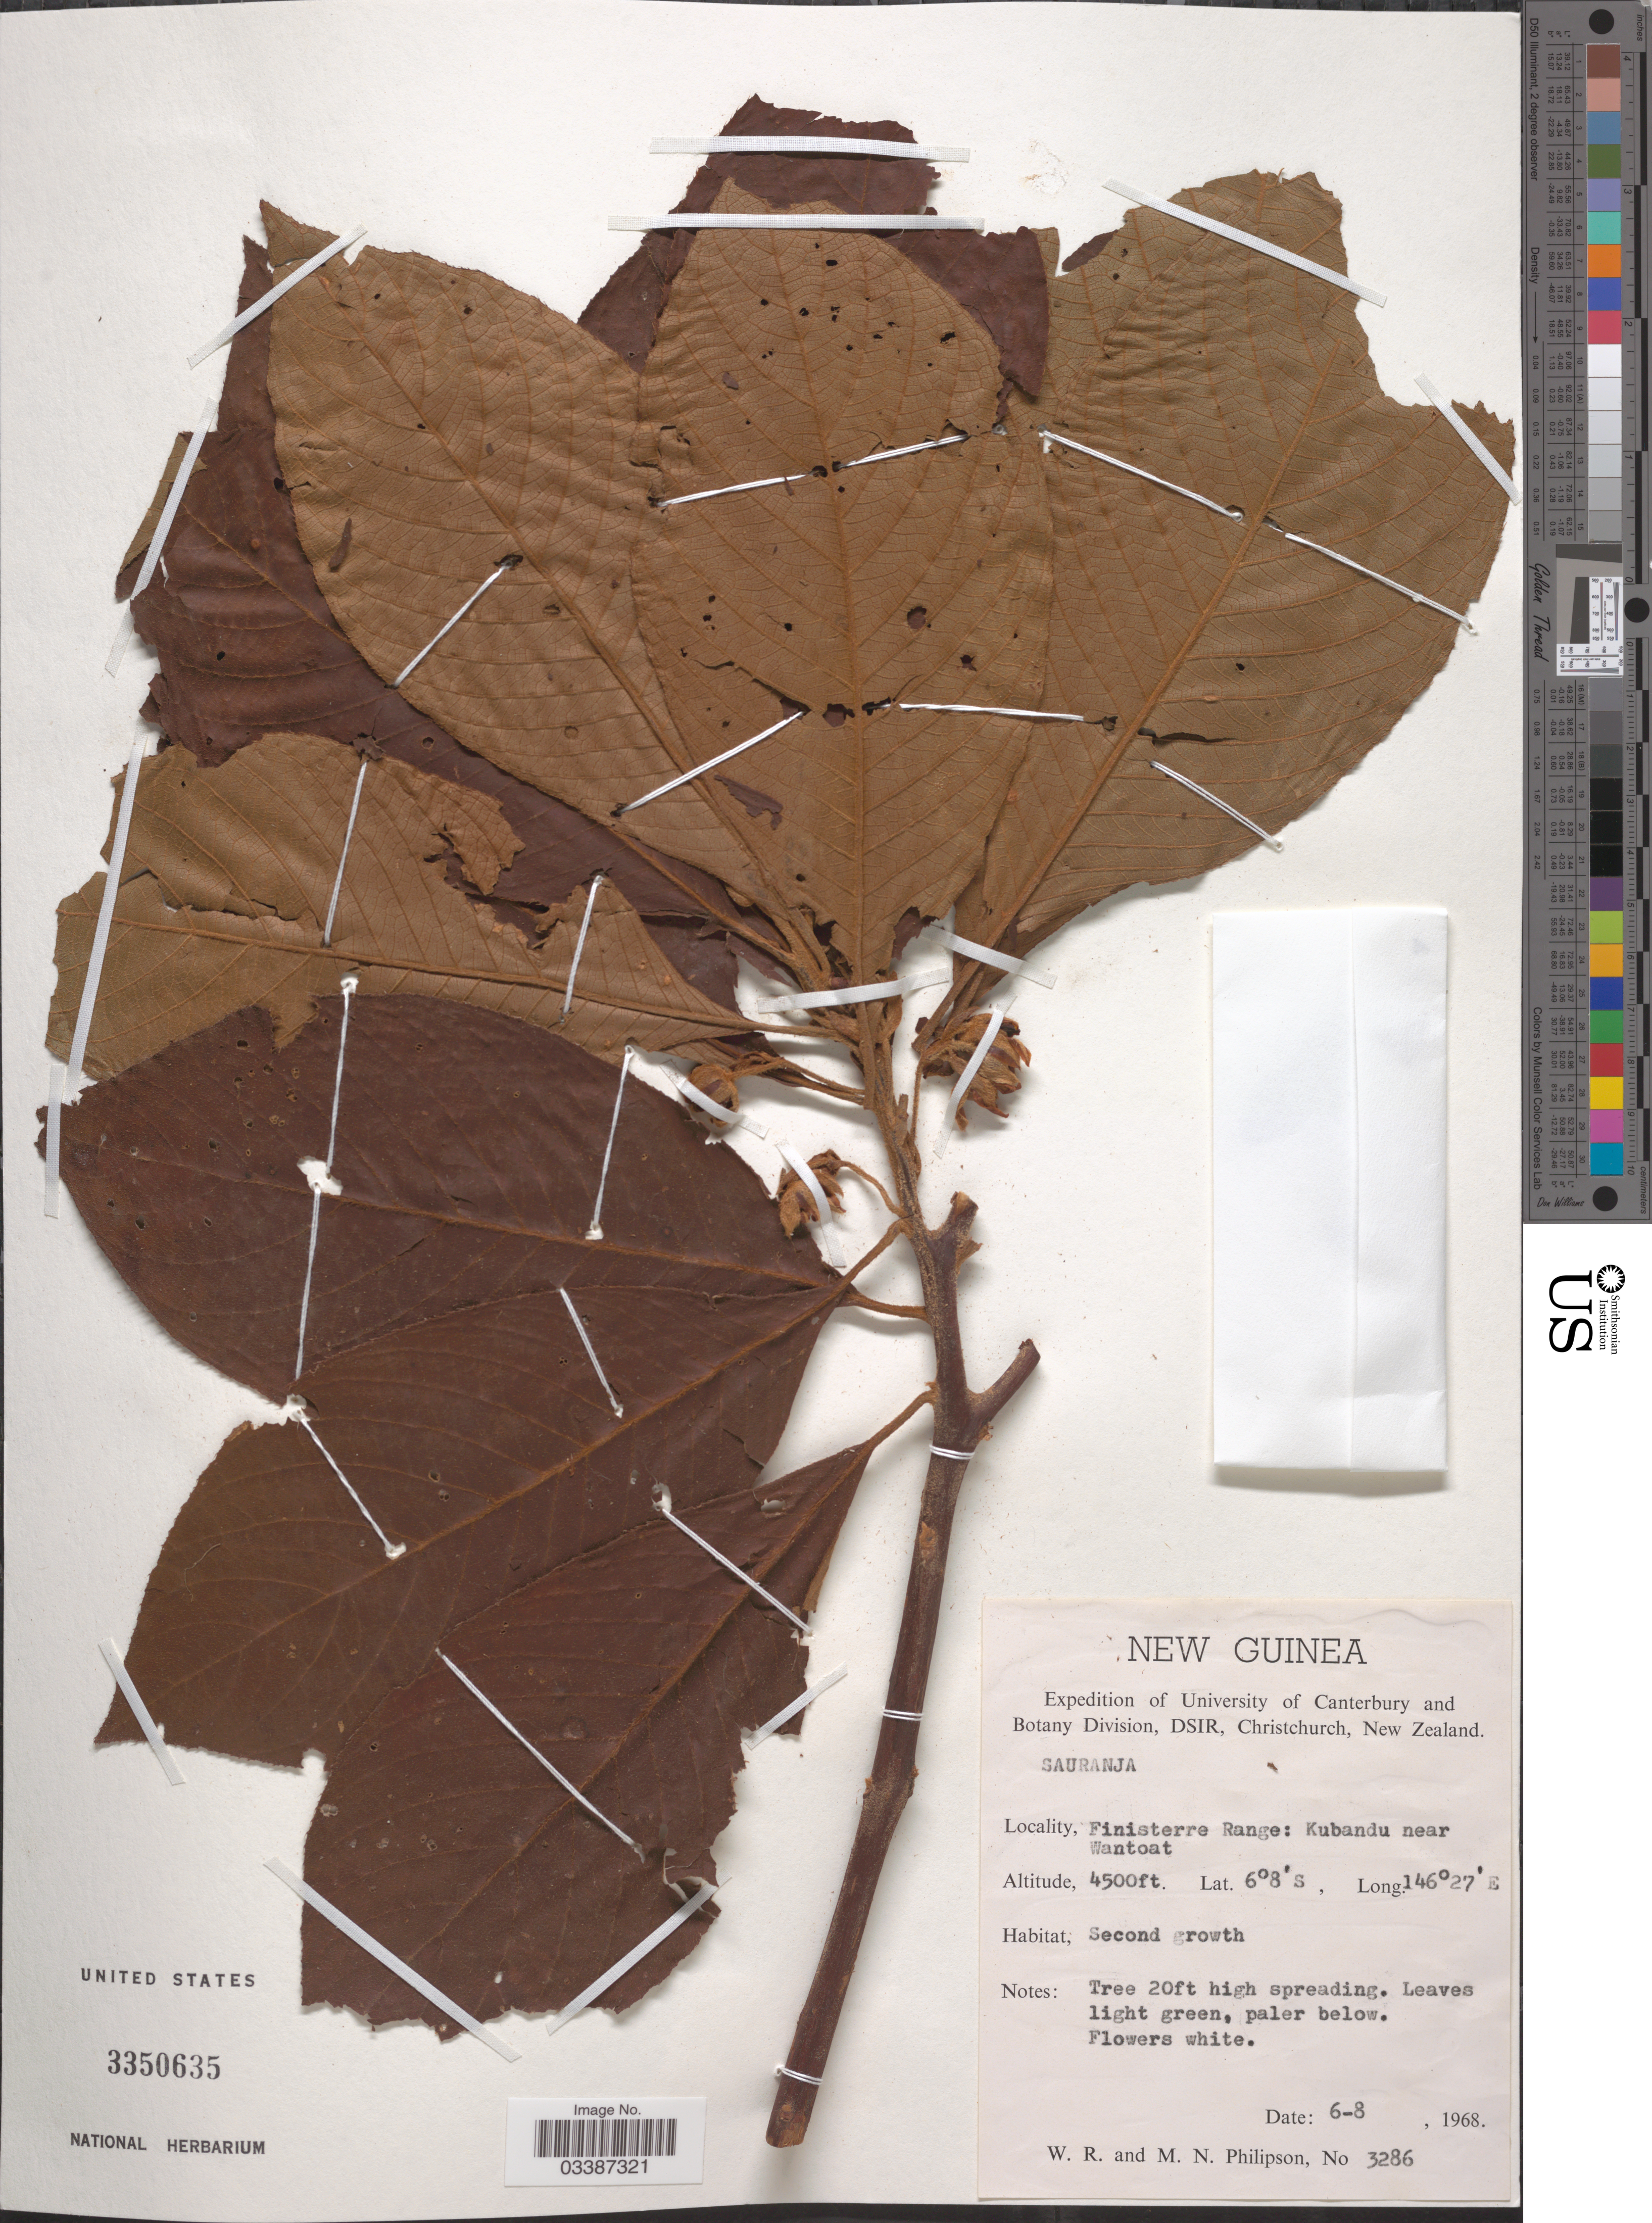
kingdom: Plantae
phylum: Tracheophyta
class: Magnoliopsida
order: Ericales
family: Actinidiaceae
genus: Saurauia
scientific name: Saurauia sp.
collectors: W. R. Philipson & M. Philipson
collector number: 3286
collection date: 1968-08-06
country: Papua New Guinea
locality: New Guinea. Finisterre Range; Kubandu near Wantoat.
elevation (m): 1372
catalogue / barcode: US 3350635